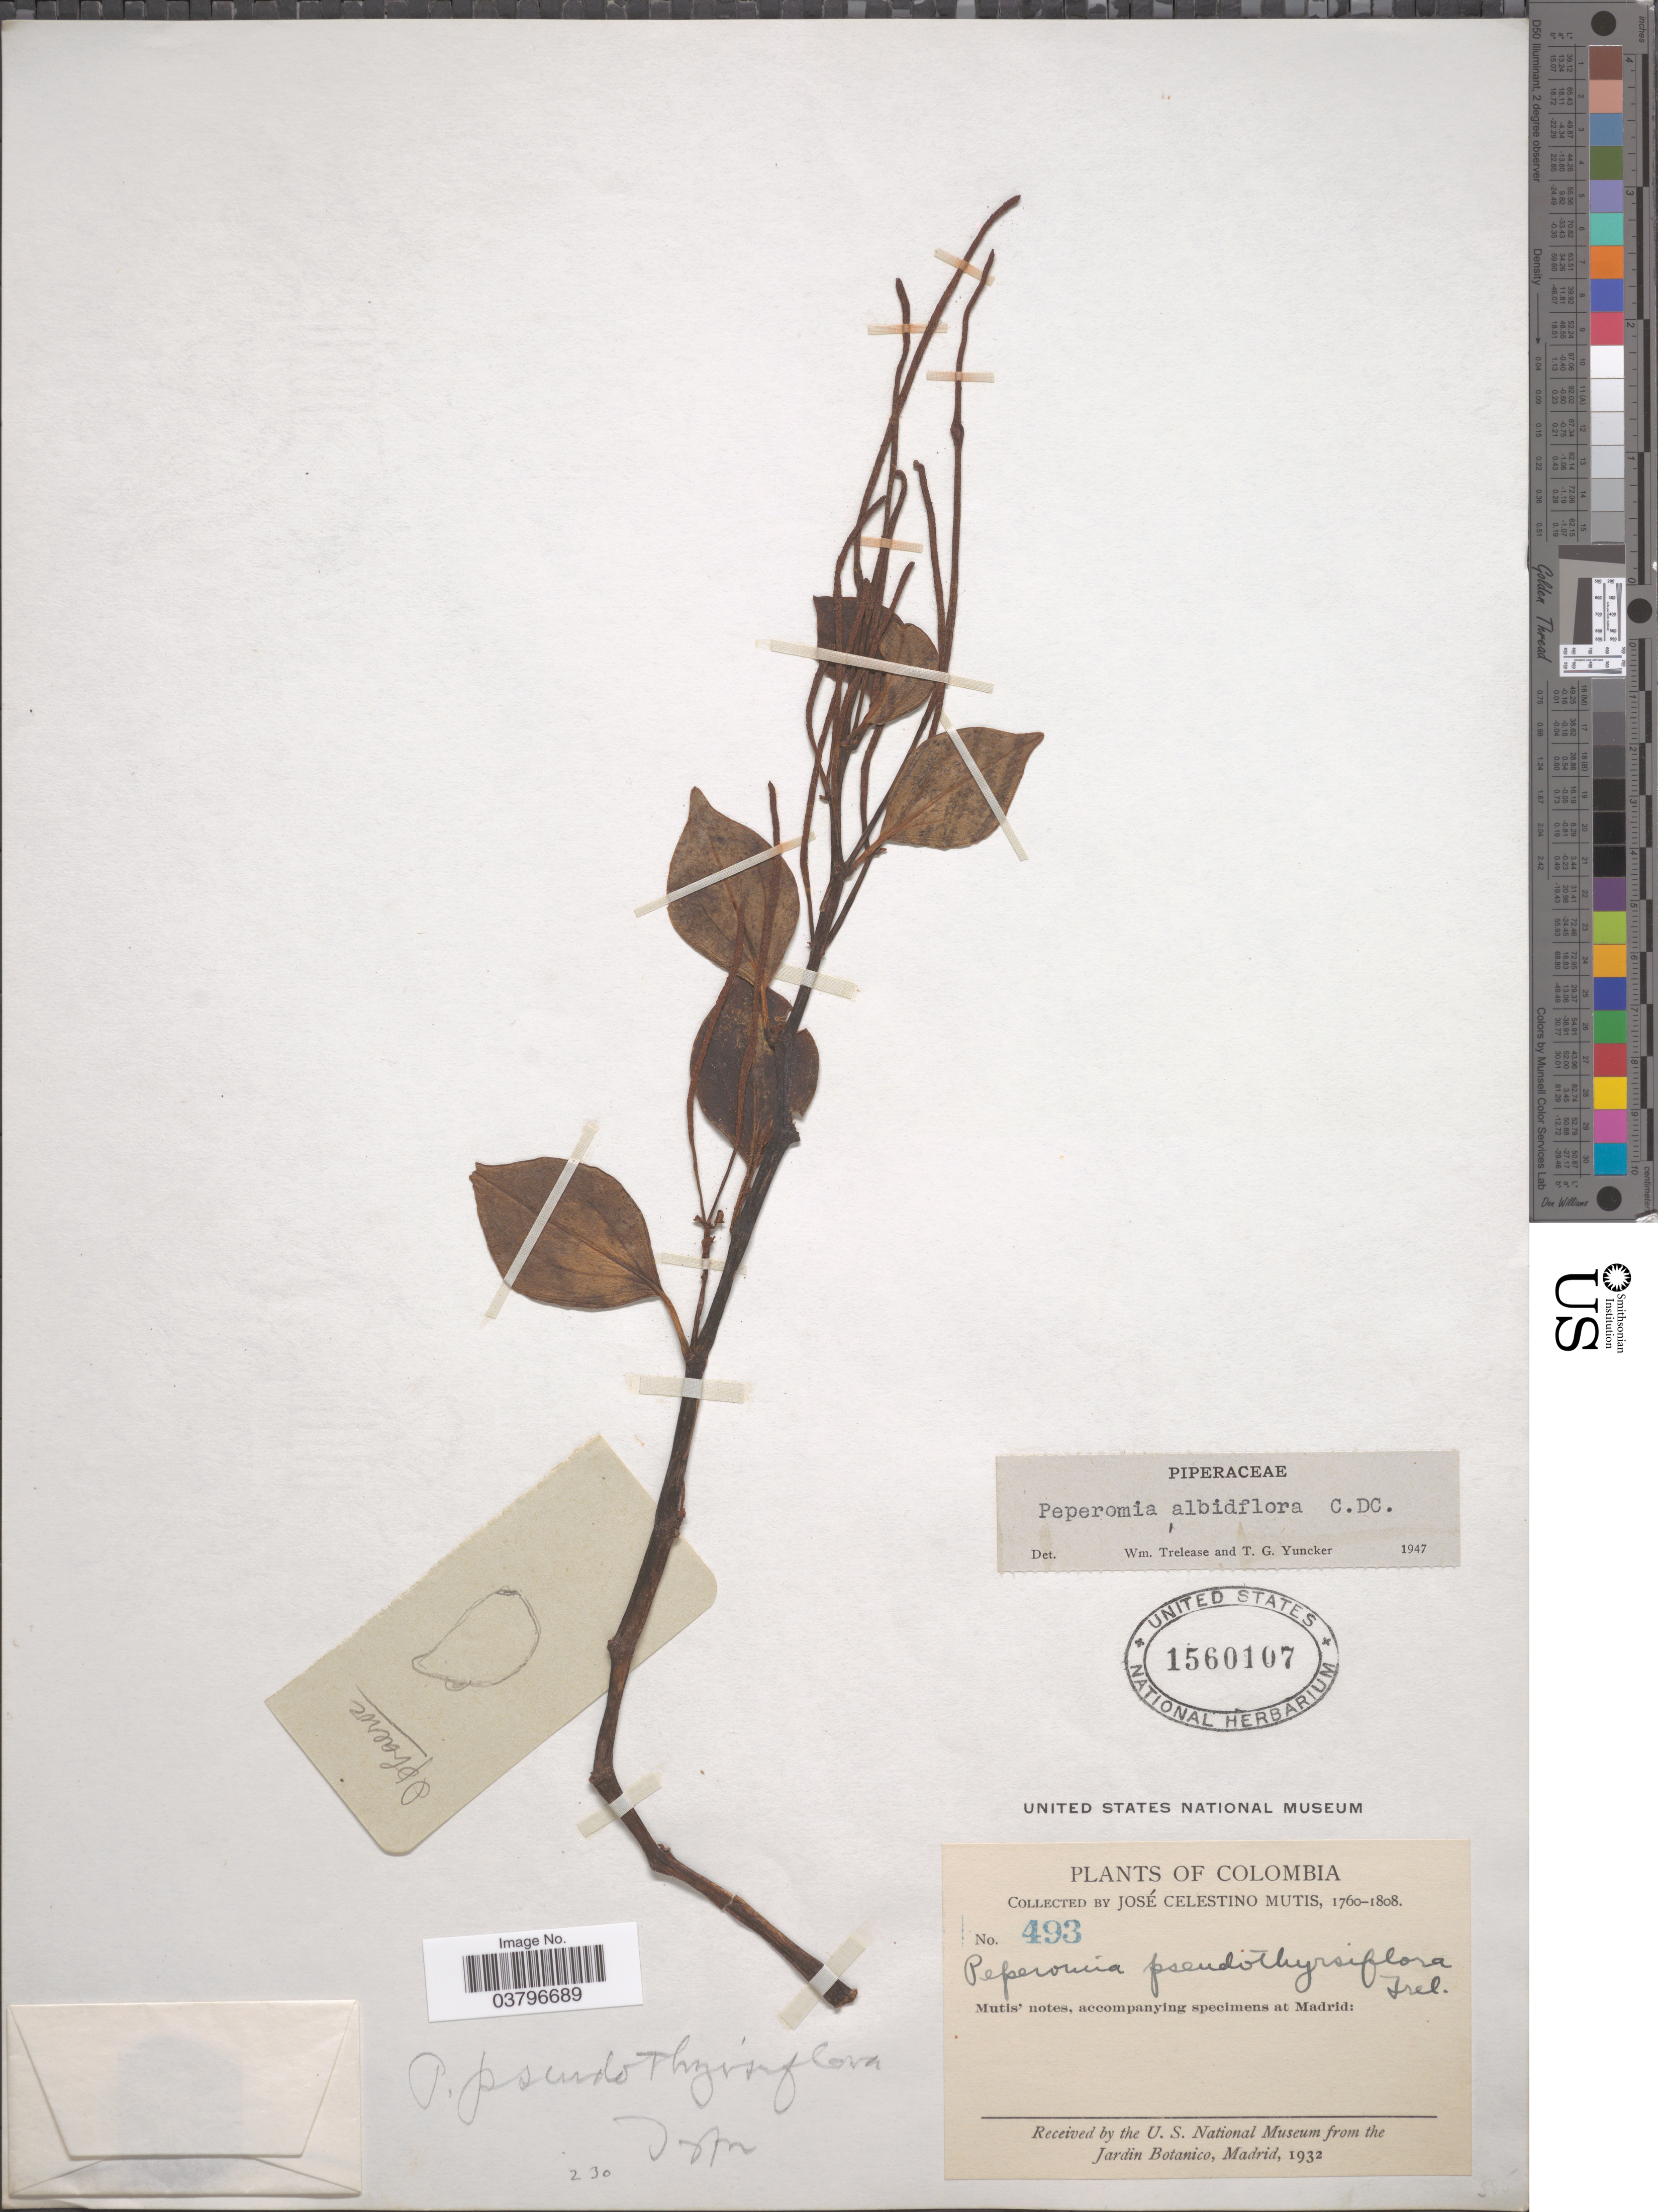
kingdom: Plantae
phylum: Tracheophyta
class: Magnoliopsida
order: Piperales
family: Piperaceae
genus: Peperomia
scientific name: Peperomia albidiflora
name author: C. DC.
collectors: J. C. B. Mutis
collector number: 493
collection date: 1760/1808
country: Colombia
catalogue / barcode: US 1560107